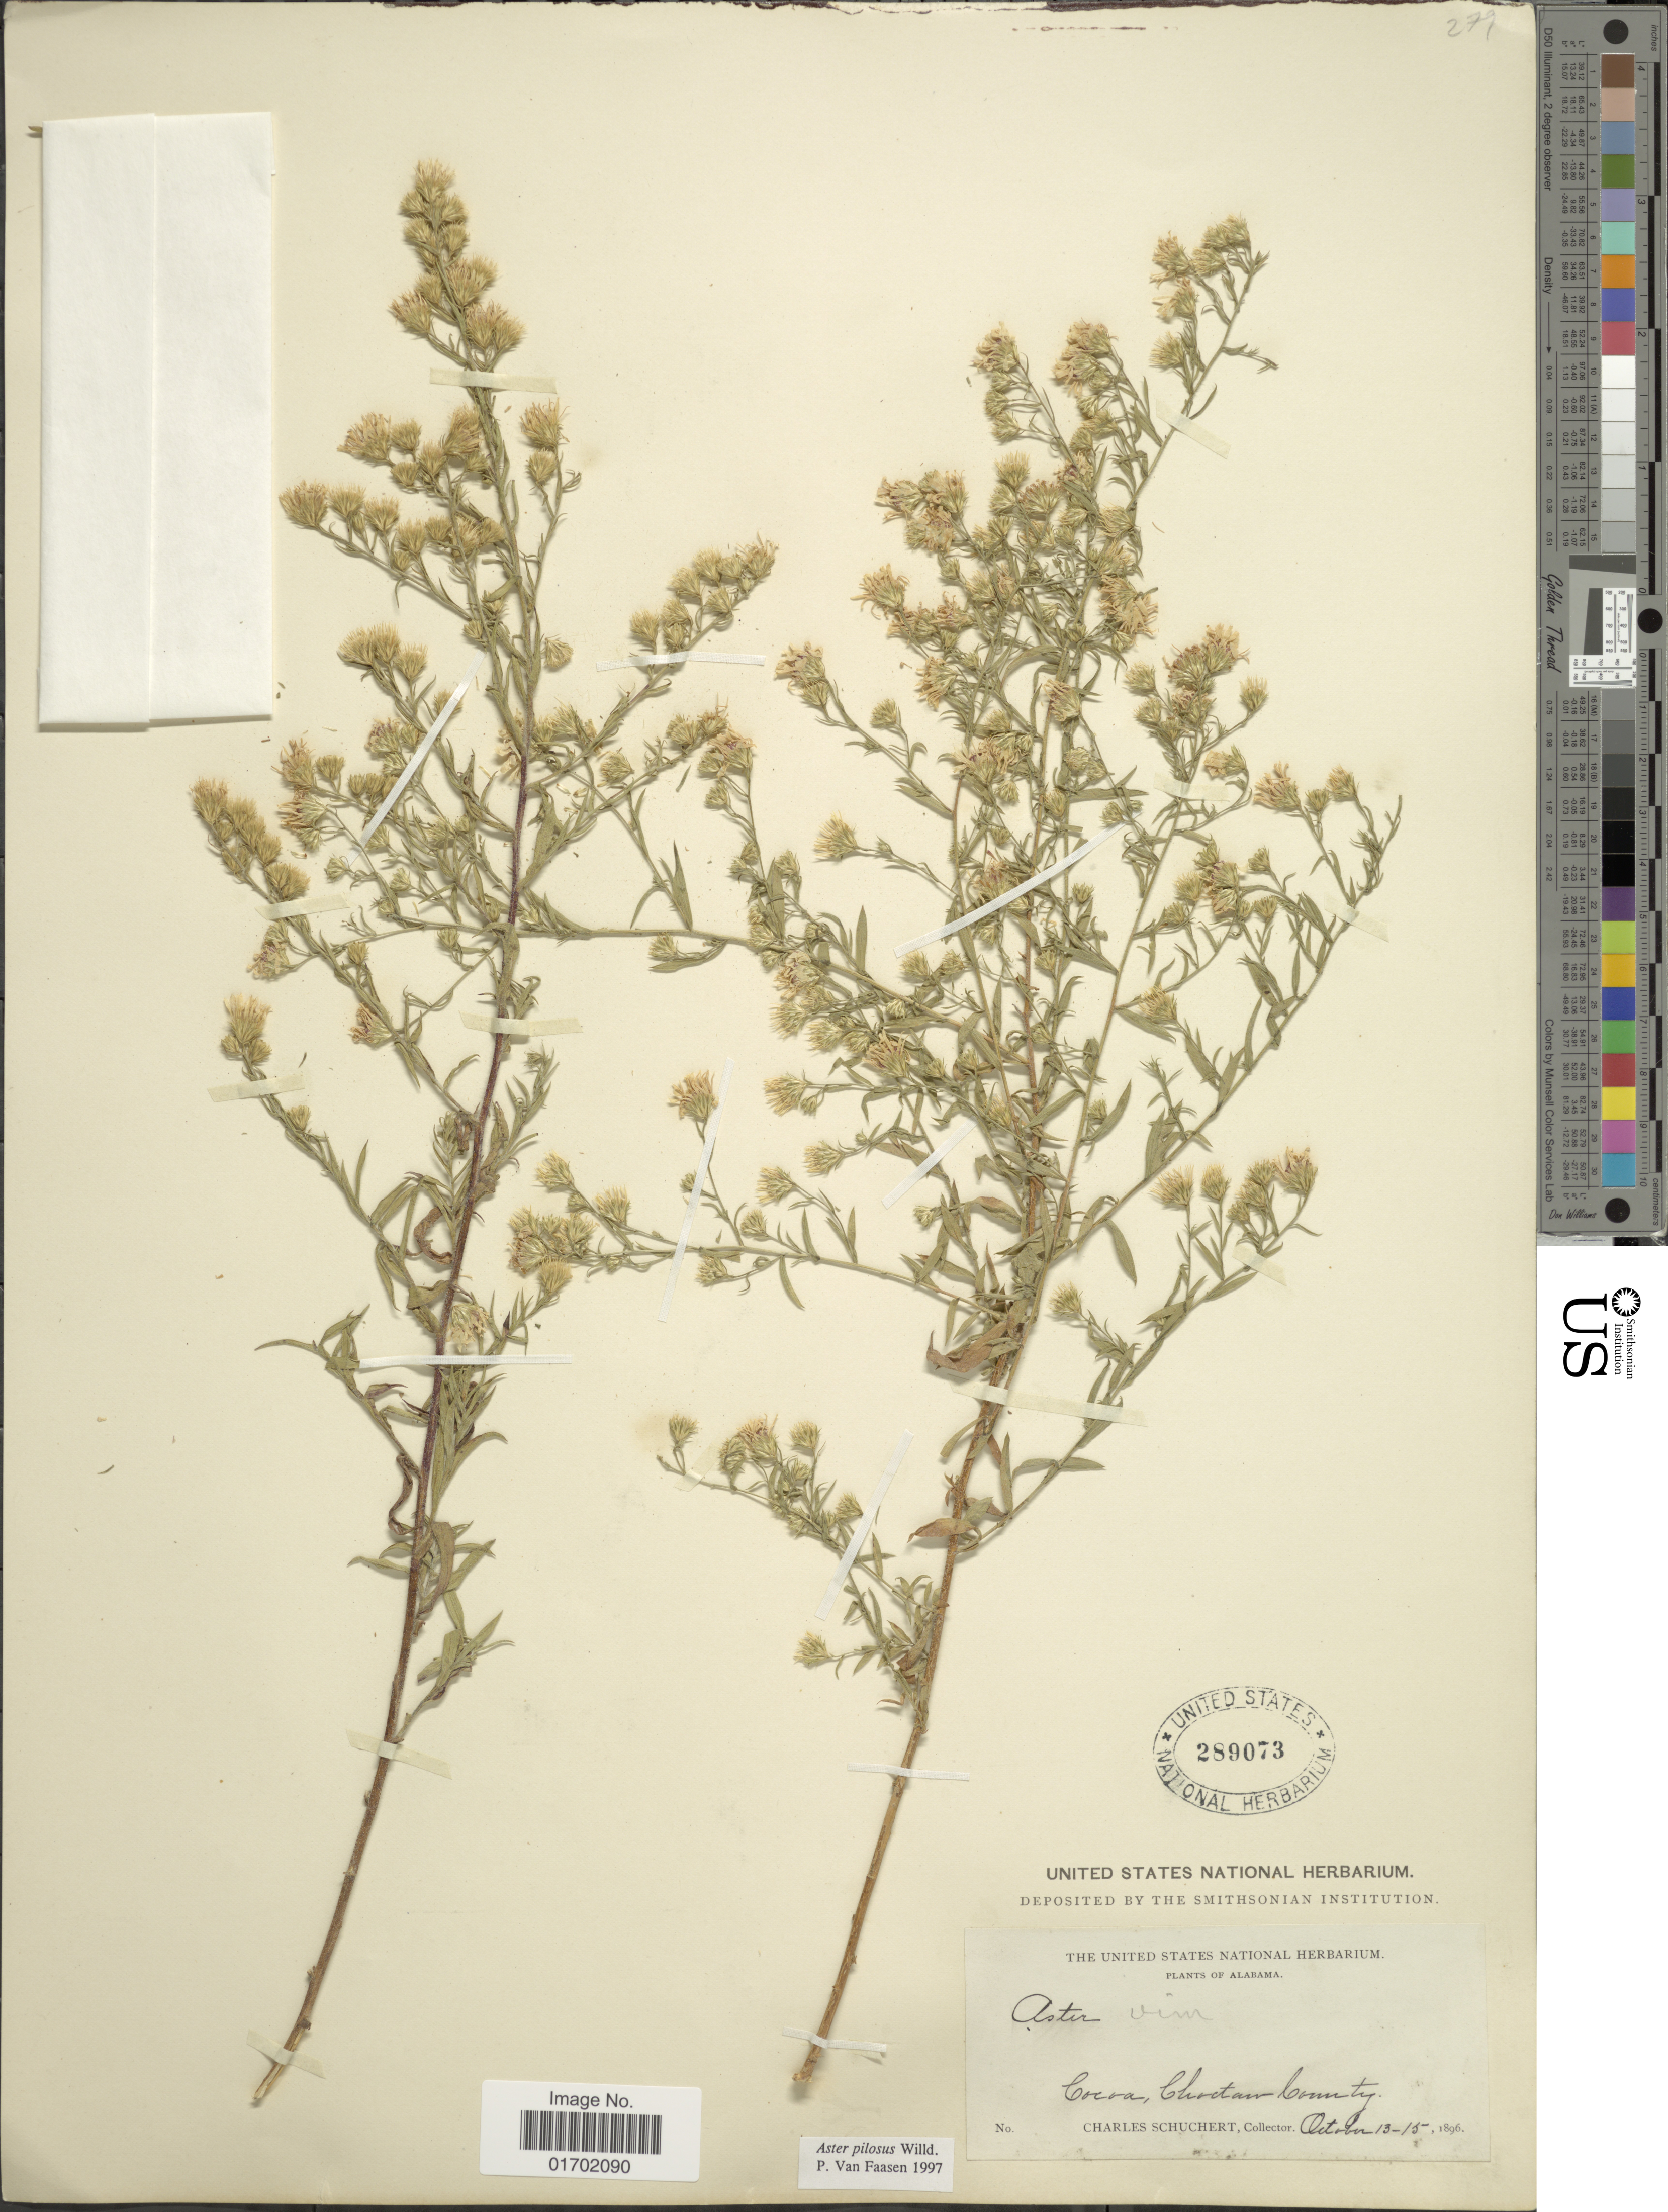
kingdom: Plantae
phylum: Tracheophyta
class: Magnoliopsida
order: Asterales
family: Asteraceae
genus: Symphyotrichum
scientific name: Symphyotrichum pilosum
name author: (Willd.) G.L. Nesom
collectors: C. Schuchert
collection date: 1896-10-13/1896-10-15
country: United States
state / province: Alabama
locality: Cocoa, Choctaw County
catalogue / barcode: US 289073